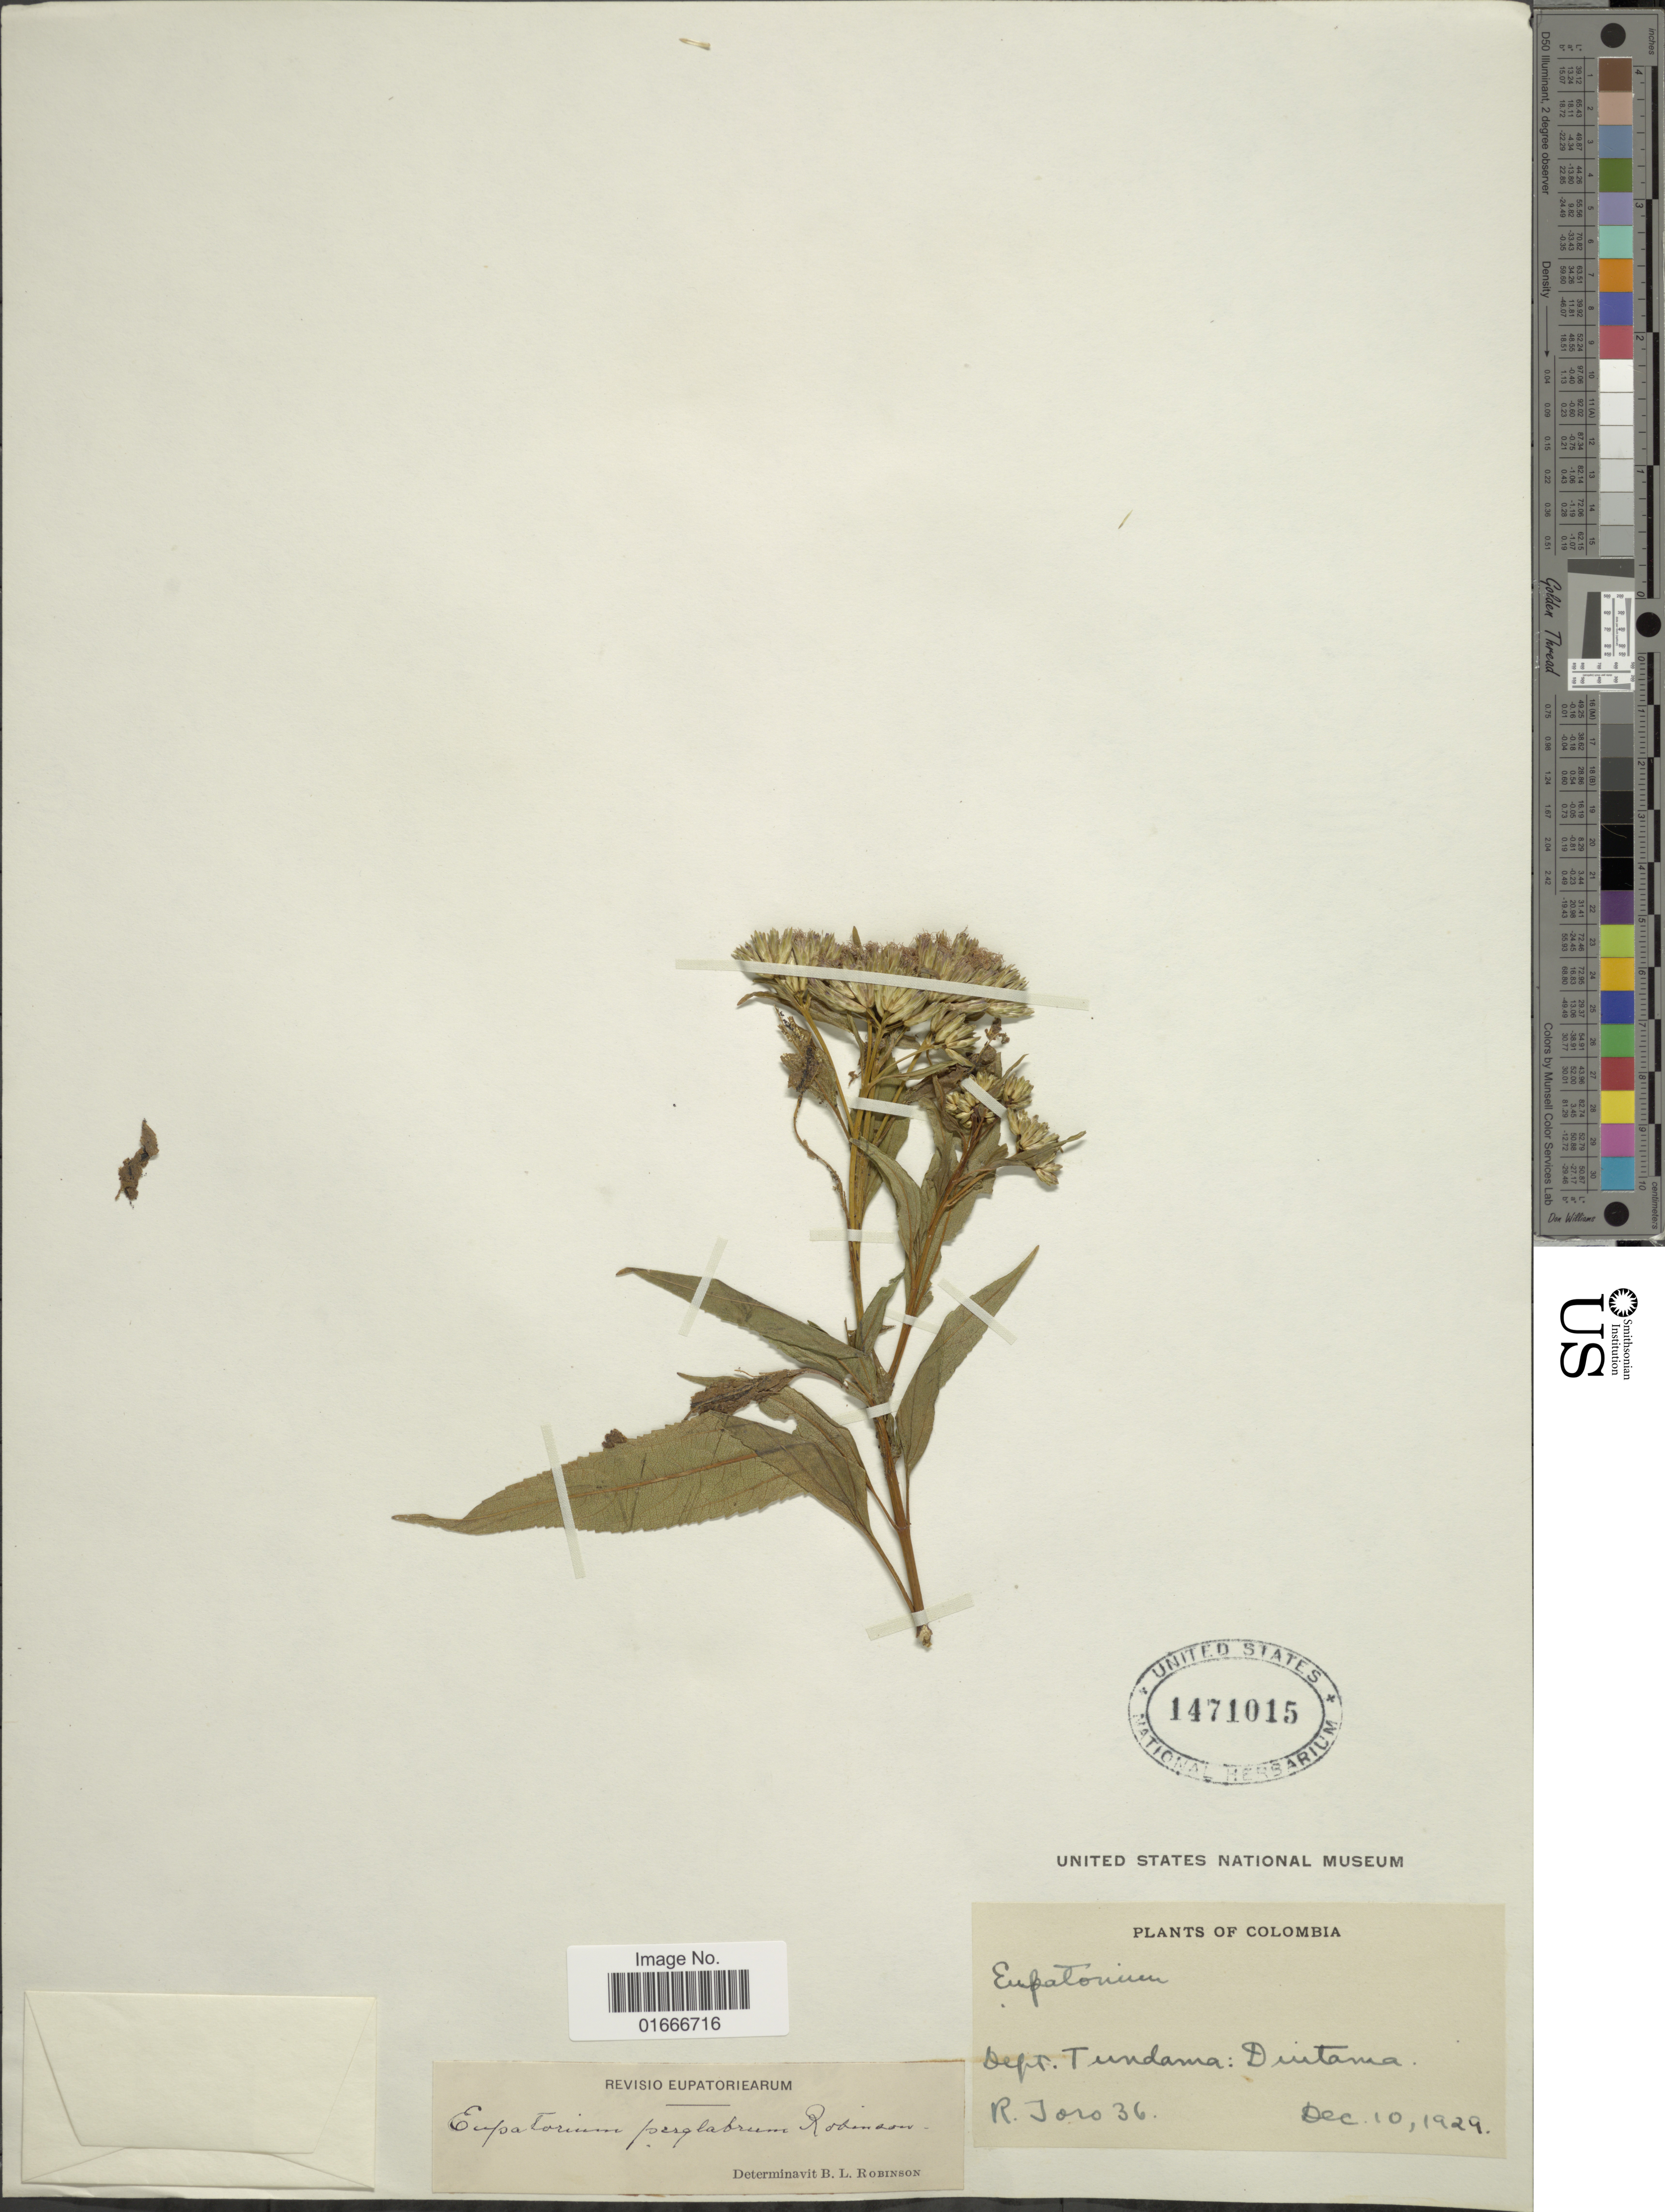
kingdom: Plantae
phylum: Tracheophyta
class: Magnoliopsida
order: Asterales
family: Asteraceae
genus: Chromolaena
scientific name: Chromolaena perglabra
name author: (B.L. Rob.) R.M. King & H. Rob.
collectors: R. A. Toro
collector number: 36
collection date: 1929-12-10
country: Colombia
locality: Dept. Tundama, Duitama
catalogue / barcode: US 1471015